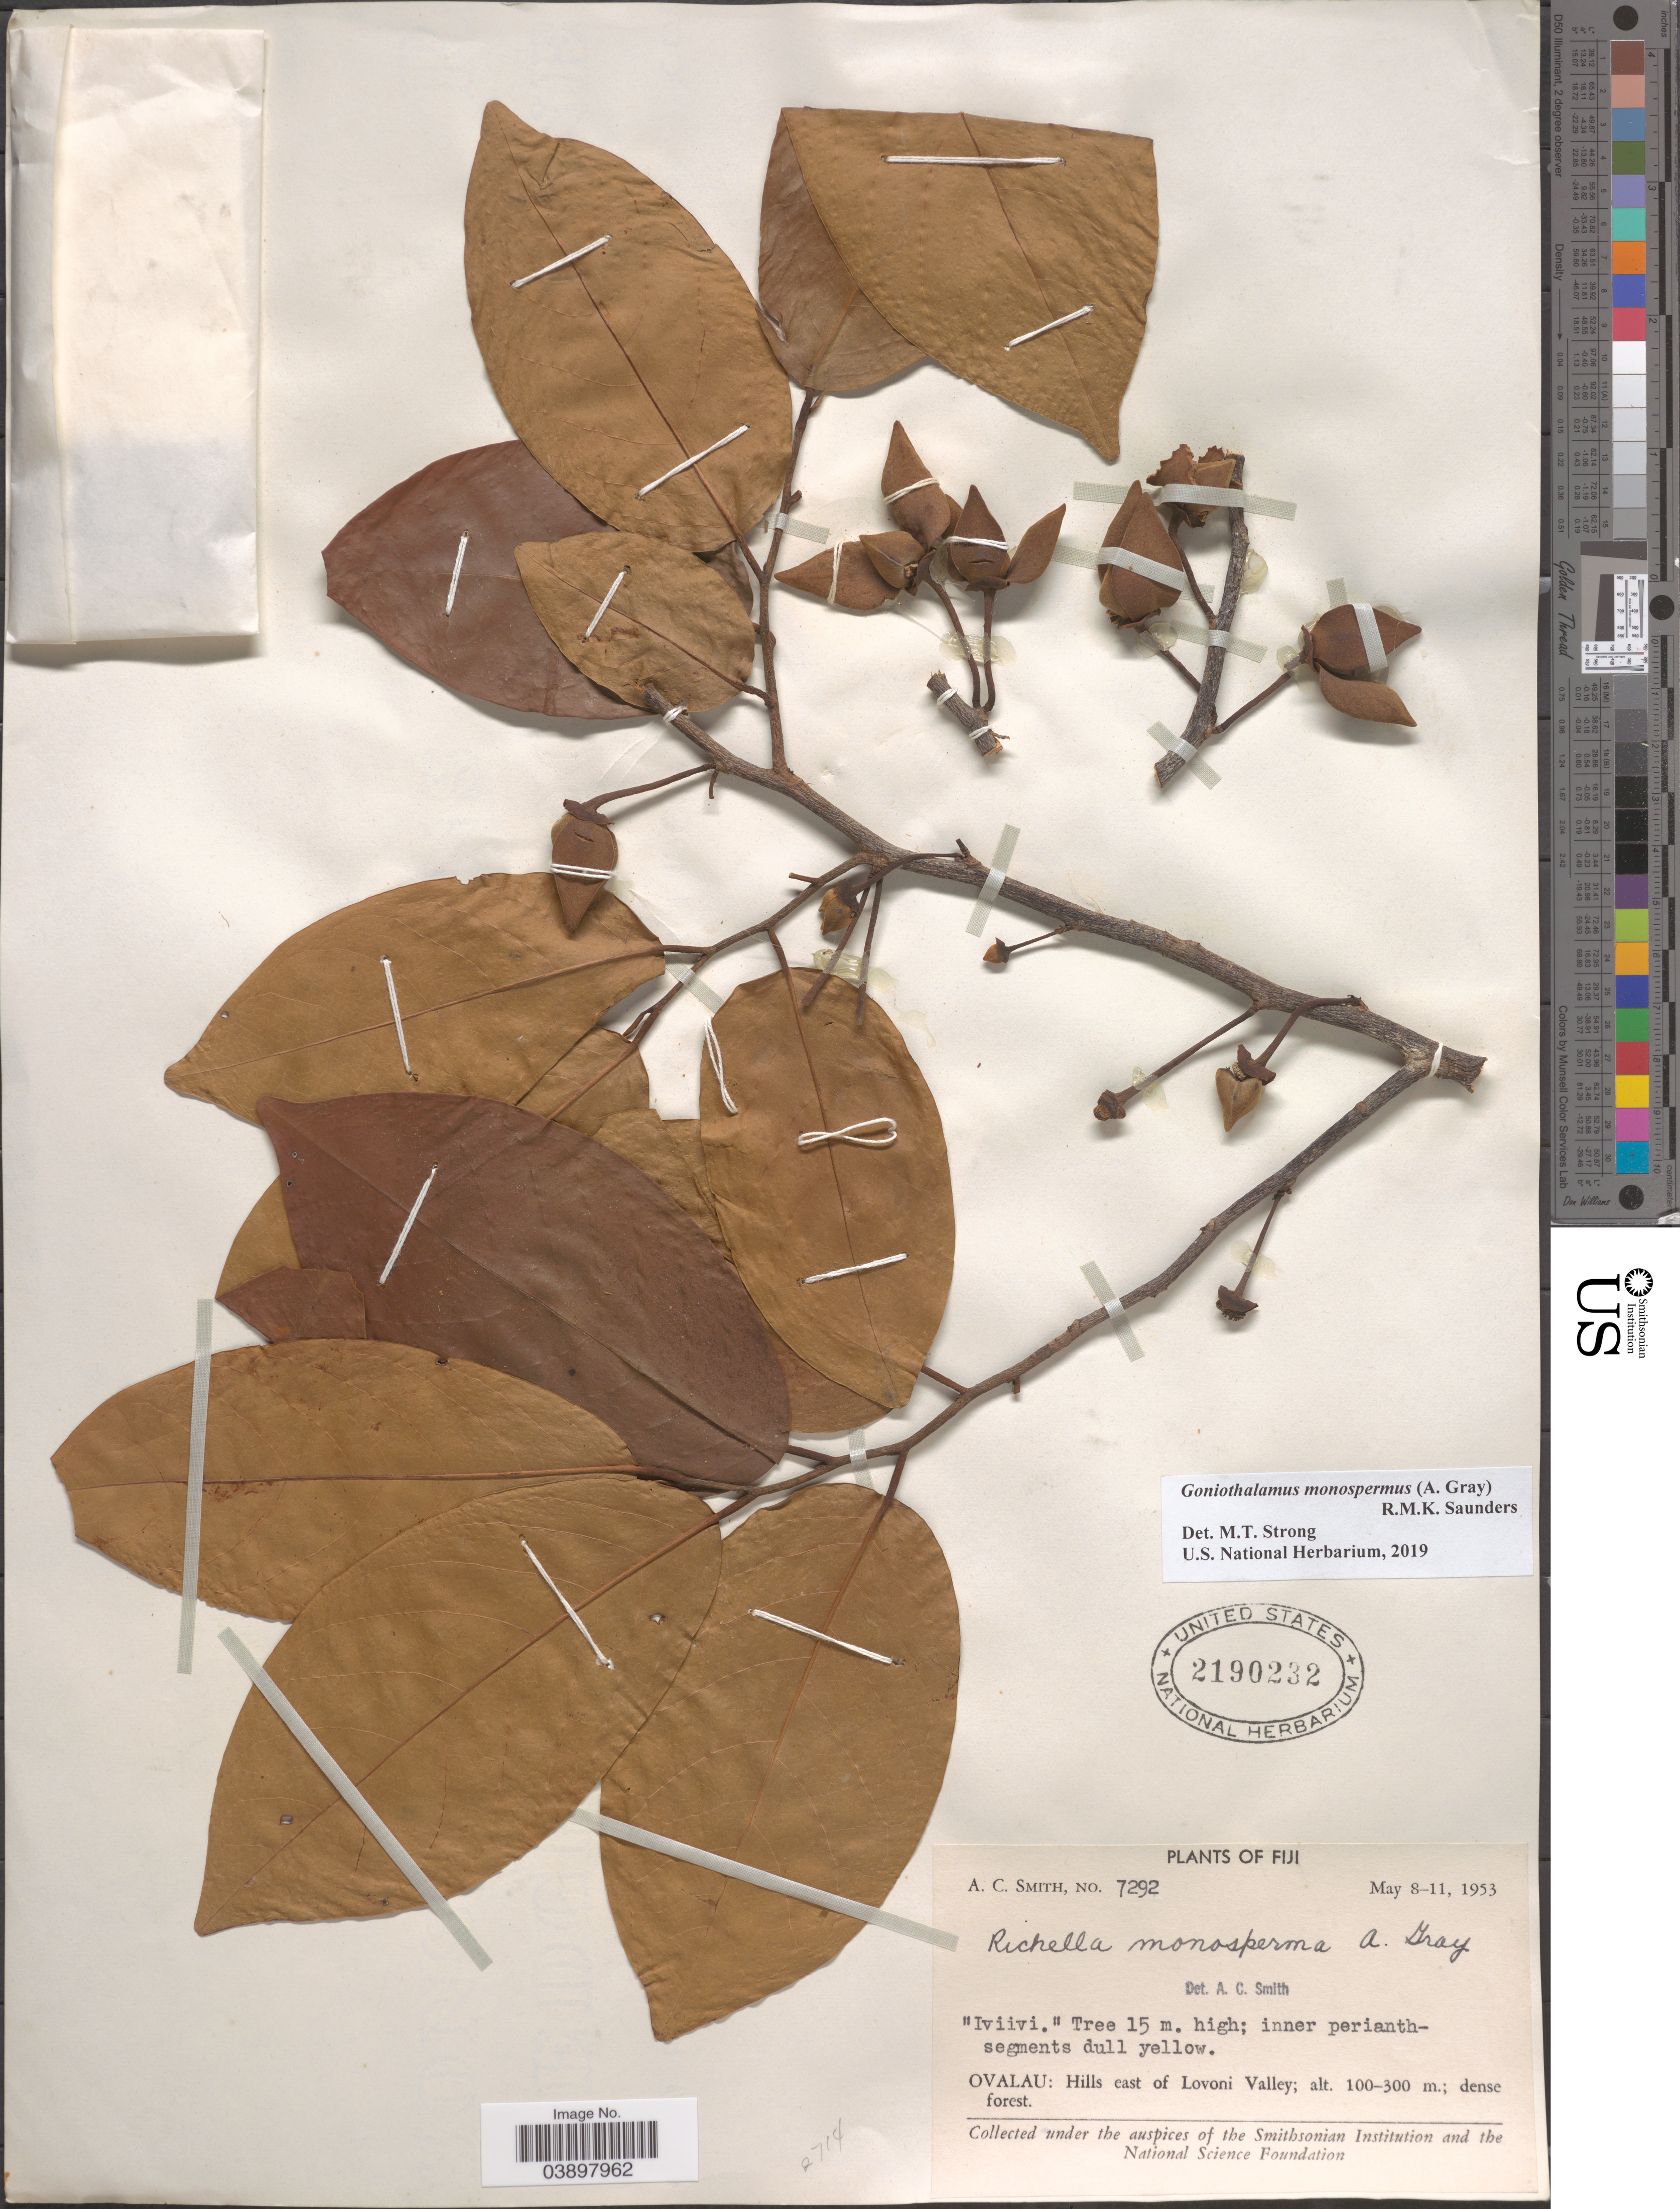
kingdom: Plantae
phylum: Tracheophyta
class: Magnoliopsida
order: Magnoliales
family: Annonaceae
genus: Goniothalamus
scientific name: Goniothalamus monospermus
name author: (A. Gray) R.M.K. Saunders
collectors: A. C. Smith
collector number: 7292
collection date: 1953-05-08/1953-05-11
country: Fiji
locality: Ovalau: Hills east of Lovoni Valley.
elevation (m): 100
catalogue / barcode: US 2190232